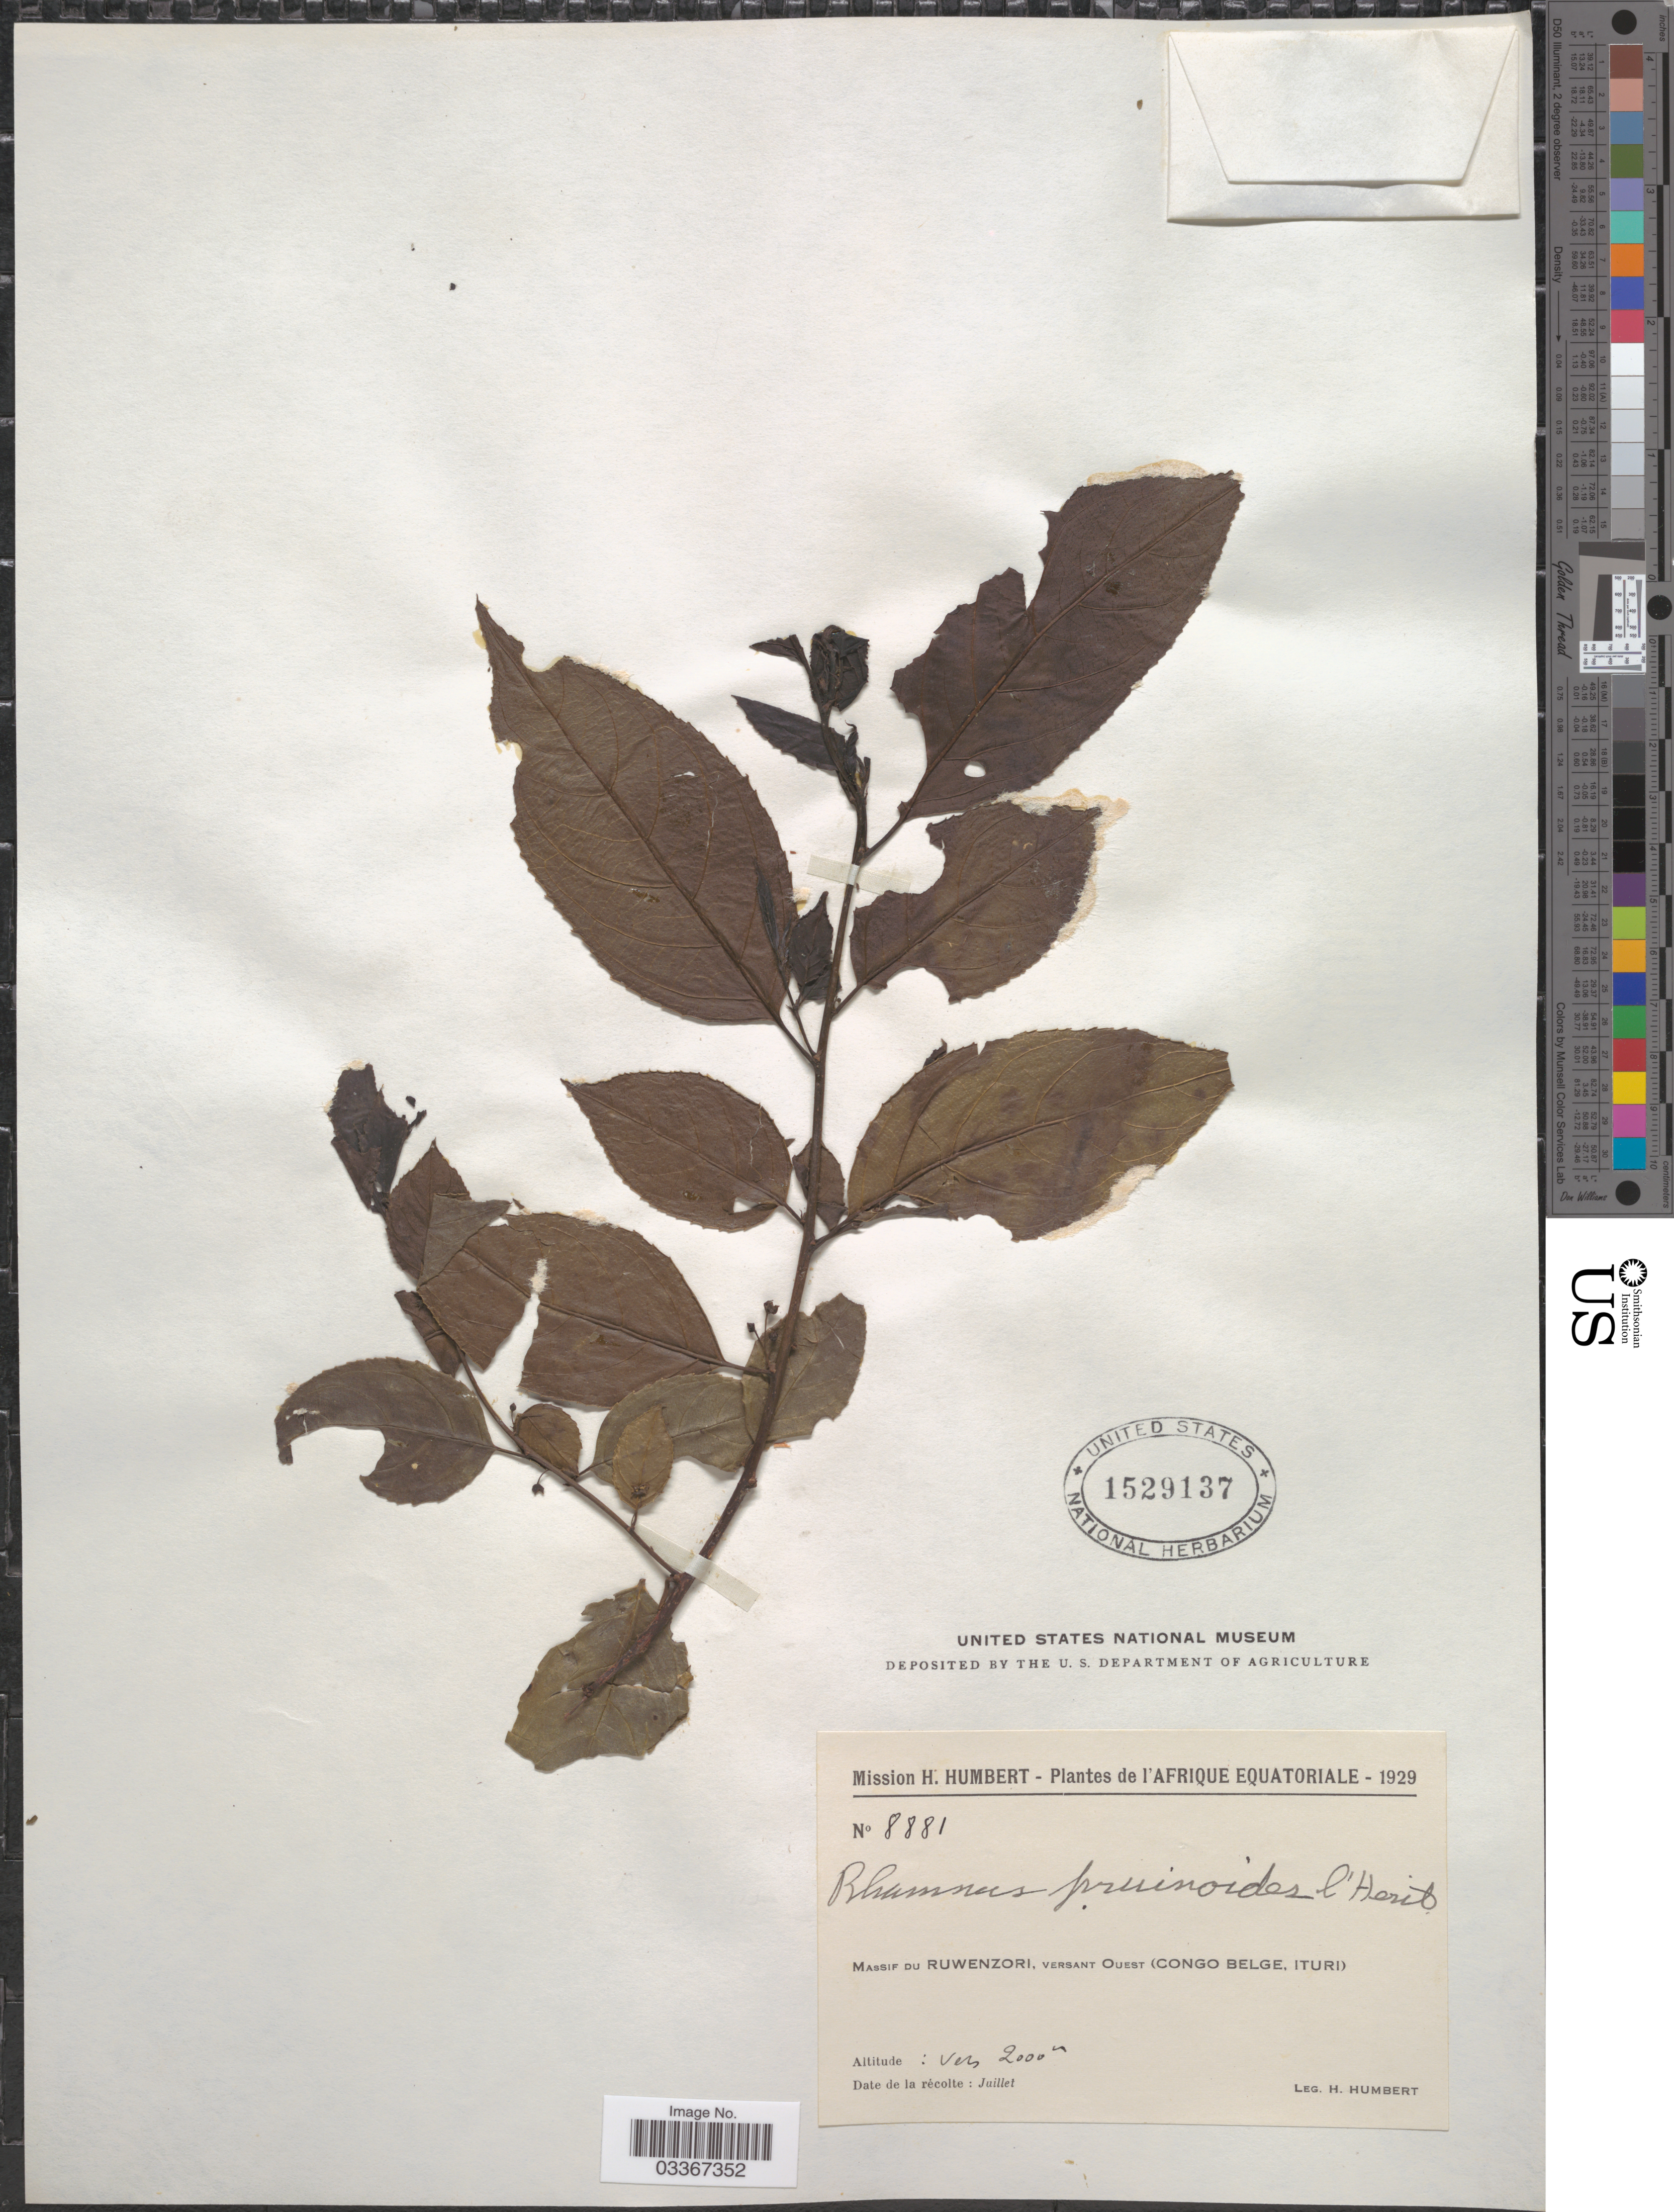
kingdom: Plantae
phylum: Tracheophyta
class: Magnoliopsida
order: Rosales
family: Rhamnaceae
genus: Rhamnus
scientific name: Rhamnus prinoides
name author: L'Hér.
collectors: H. Humbert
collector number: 8881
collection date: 1929-07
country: Congo, Democratic Republic of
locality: L'Afrique Equatoriale. Massif du Ruwenzori, versant Ouest (Congo Belge, Ituri).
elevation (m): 2000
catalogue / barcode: US 1529137